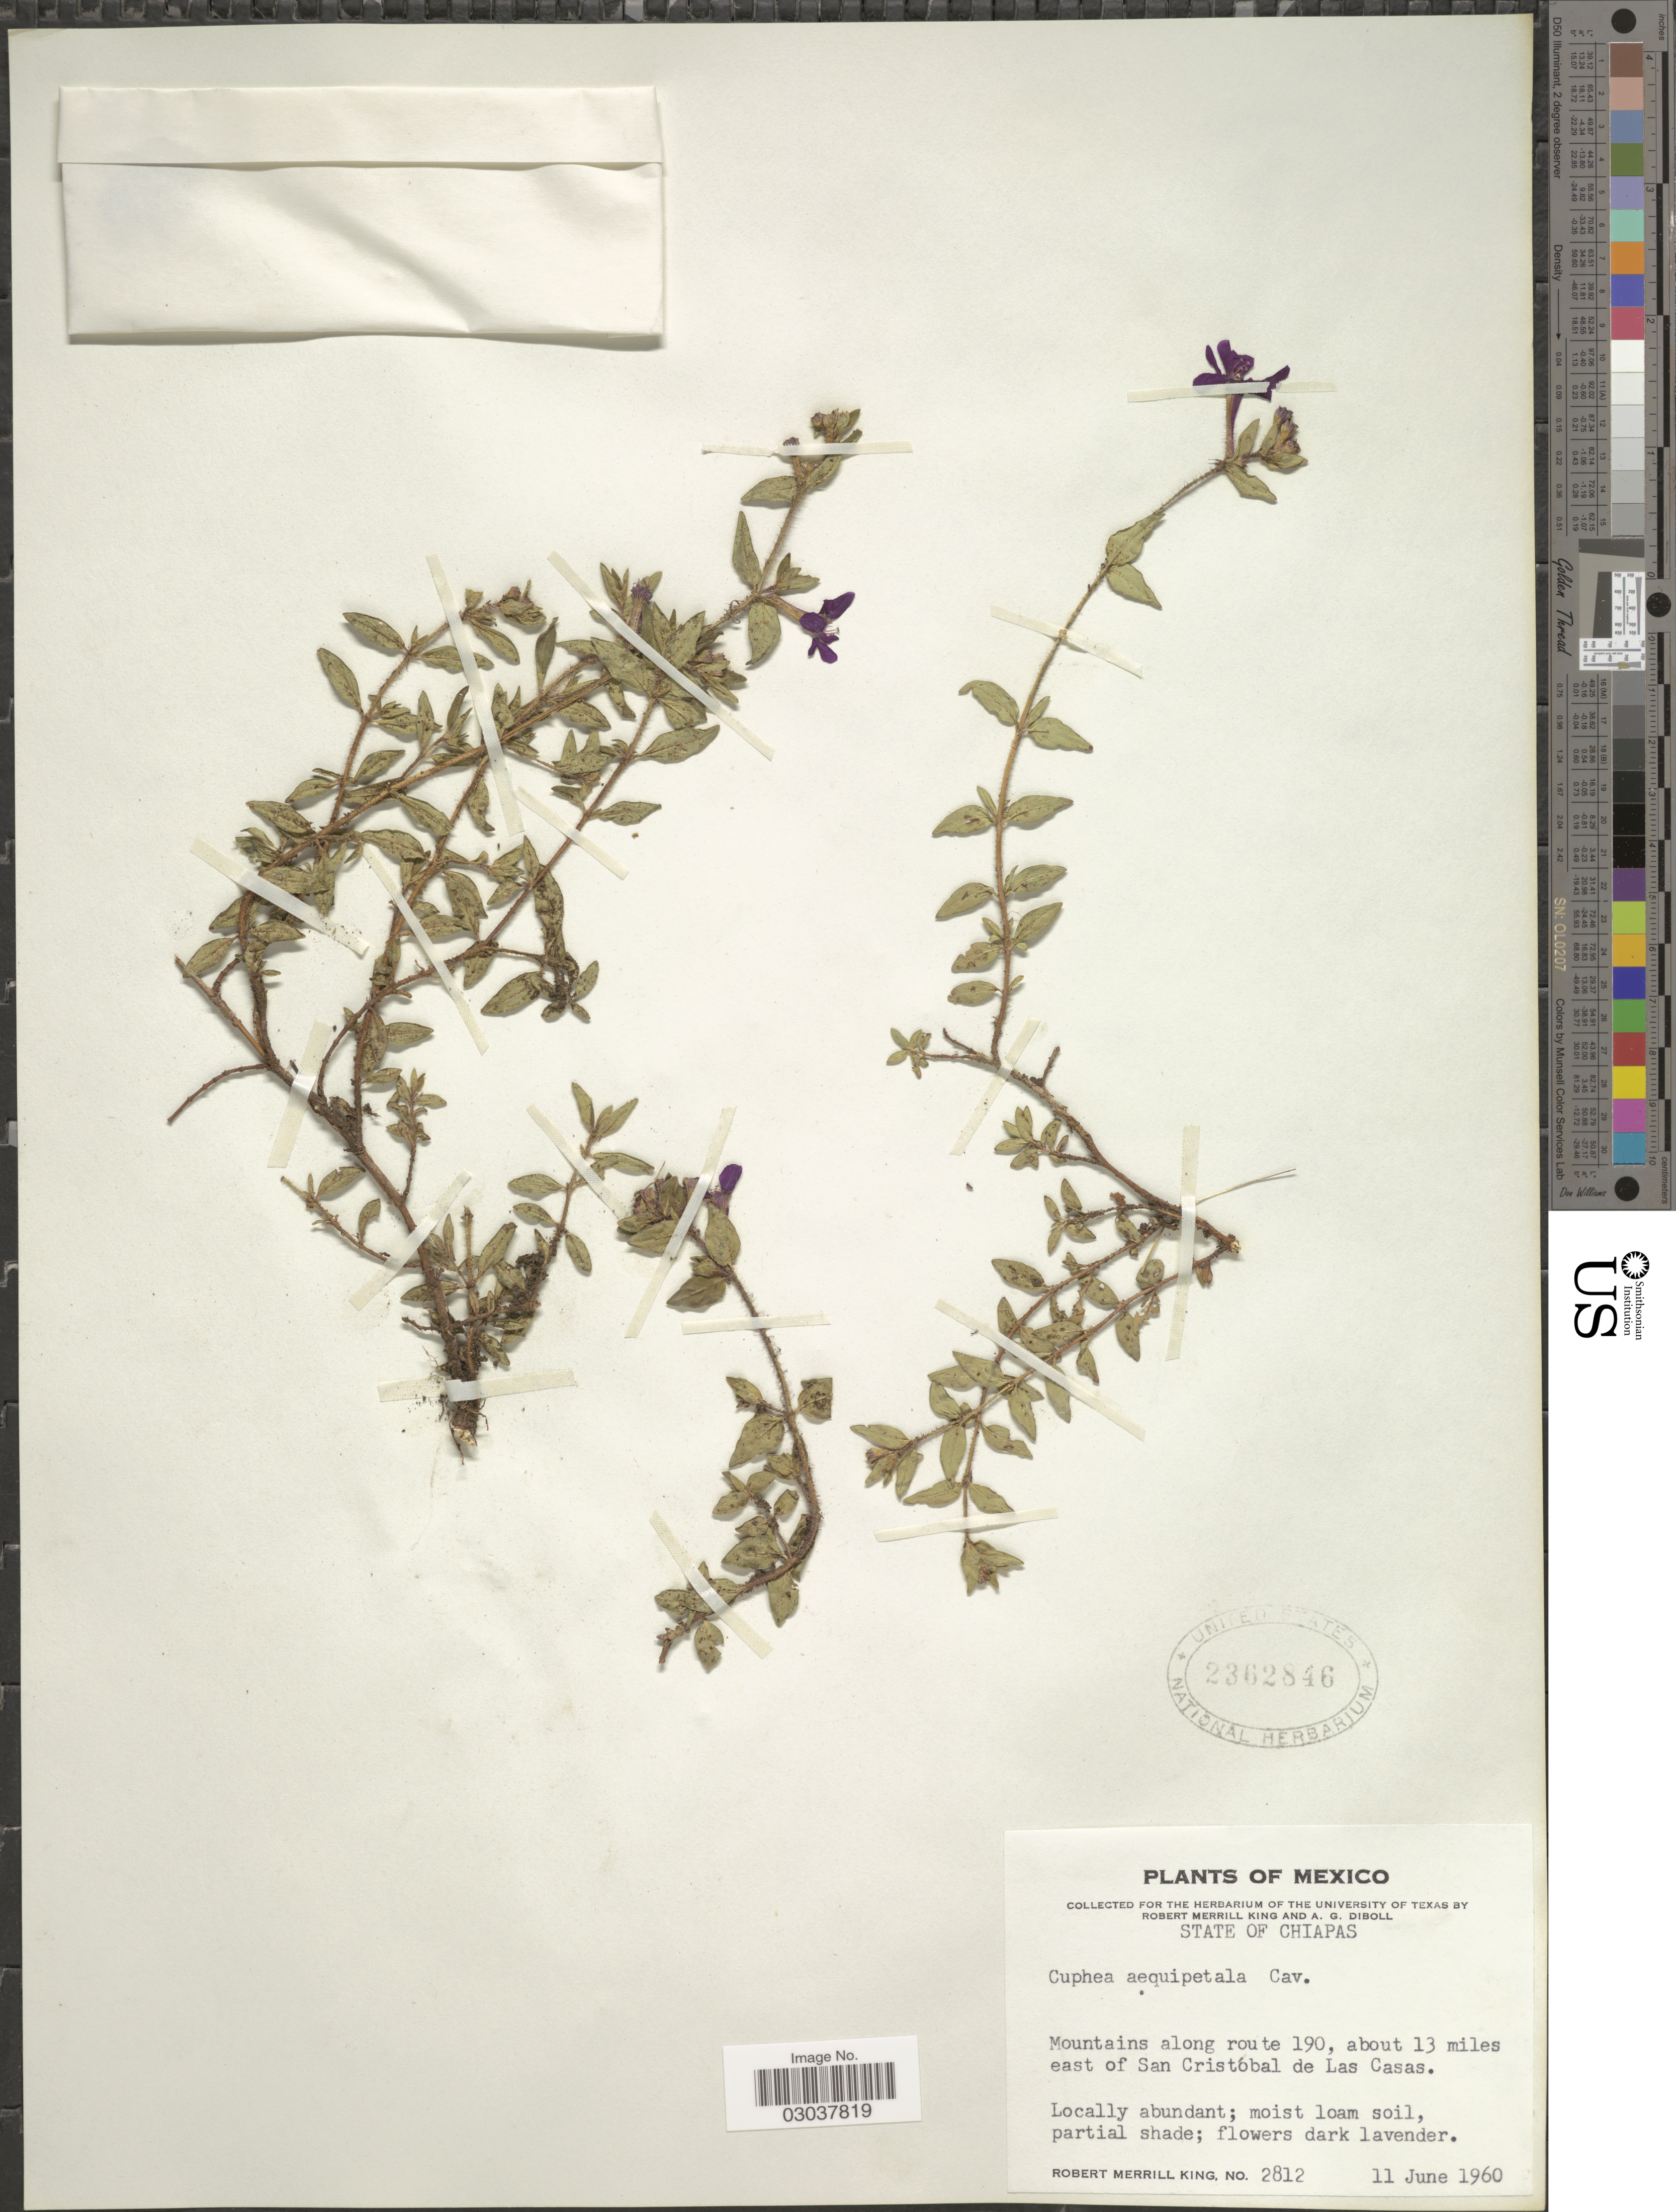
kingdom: Plantae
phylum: Tracheophyta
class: Magnoliopsida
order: Myrtales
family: Lythraceae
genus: Cuphea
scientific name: Cuphea aequipetala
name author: Cav.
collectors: R. M. King & A. Diboll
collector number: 2812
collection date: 1960-06-11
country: Mexico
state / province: Chiapas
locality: Mountains along route 190, about 13 miles east of San Cristóbal de Las Casas.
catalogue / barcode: US 2362846